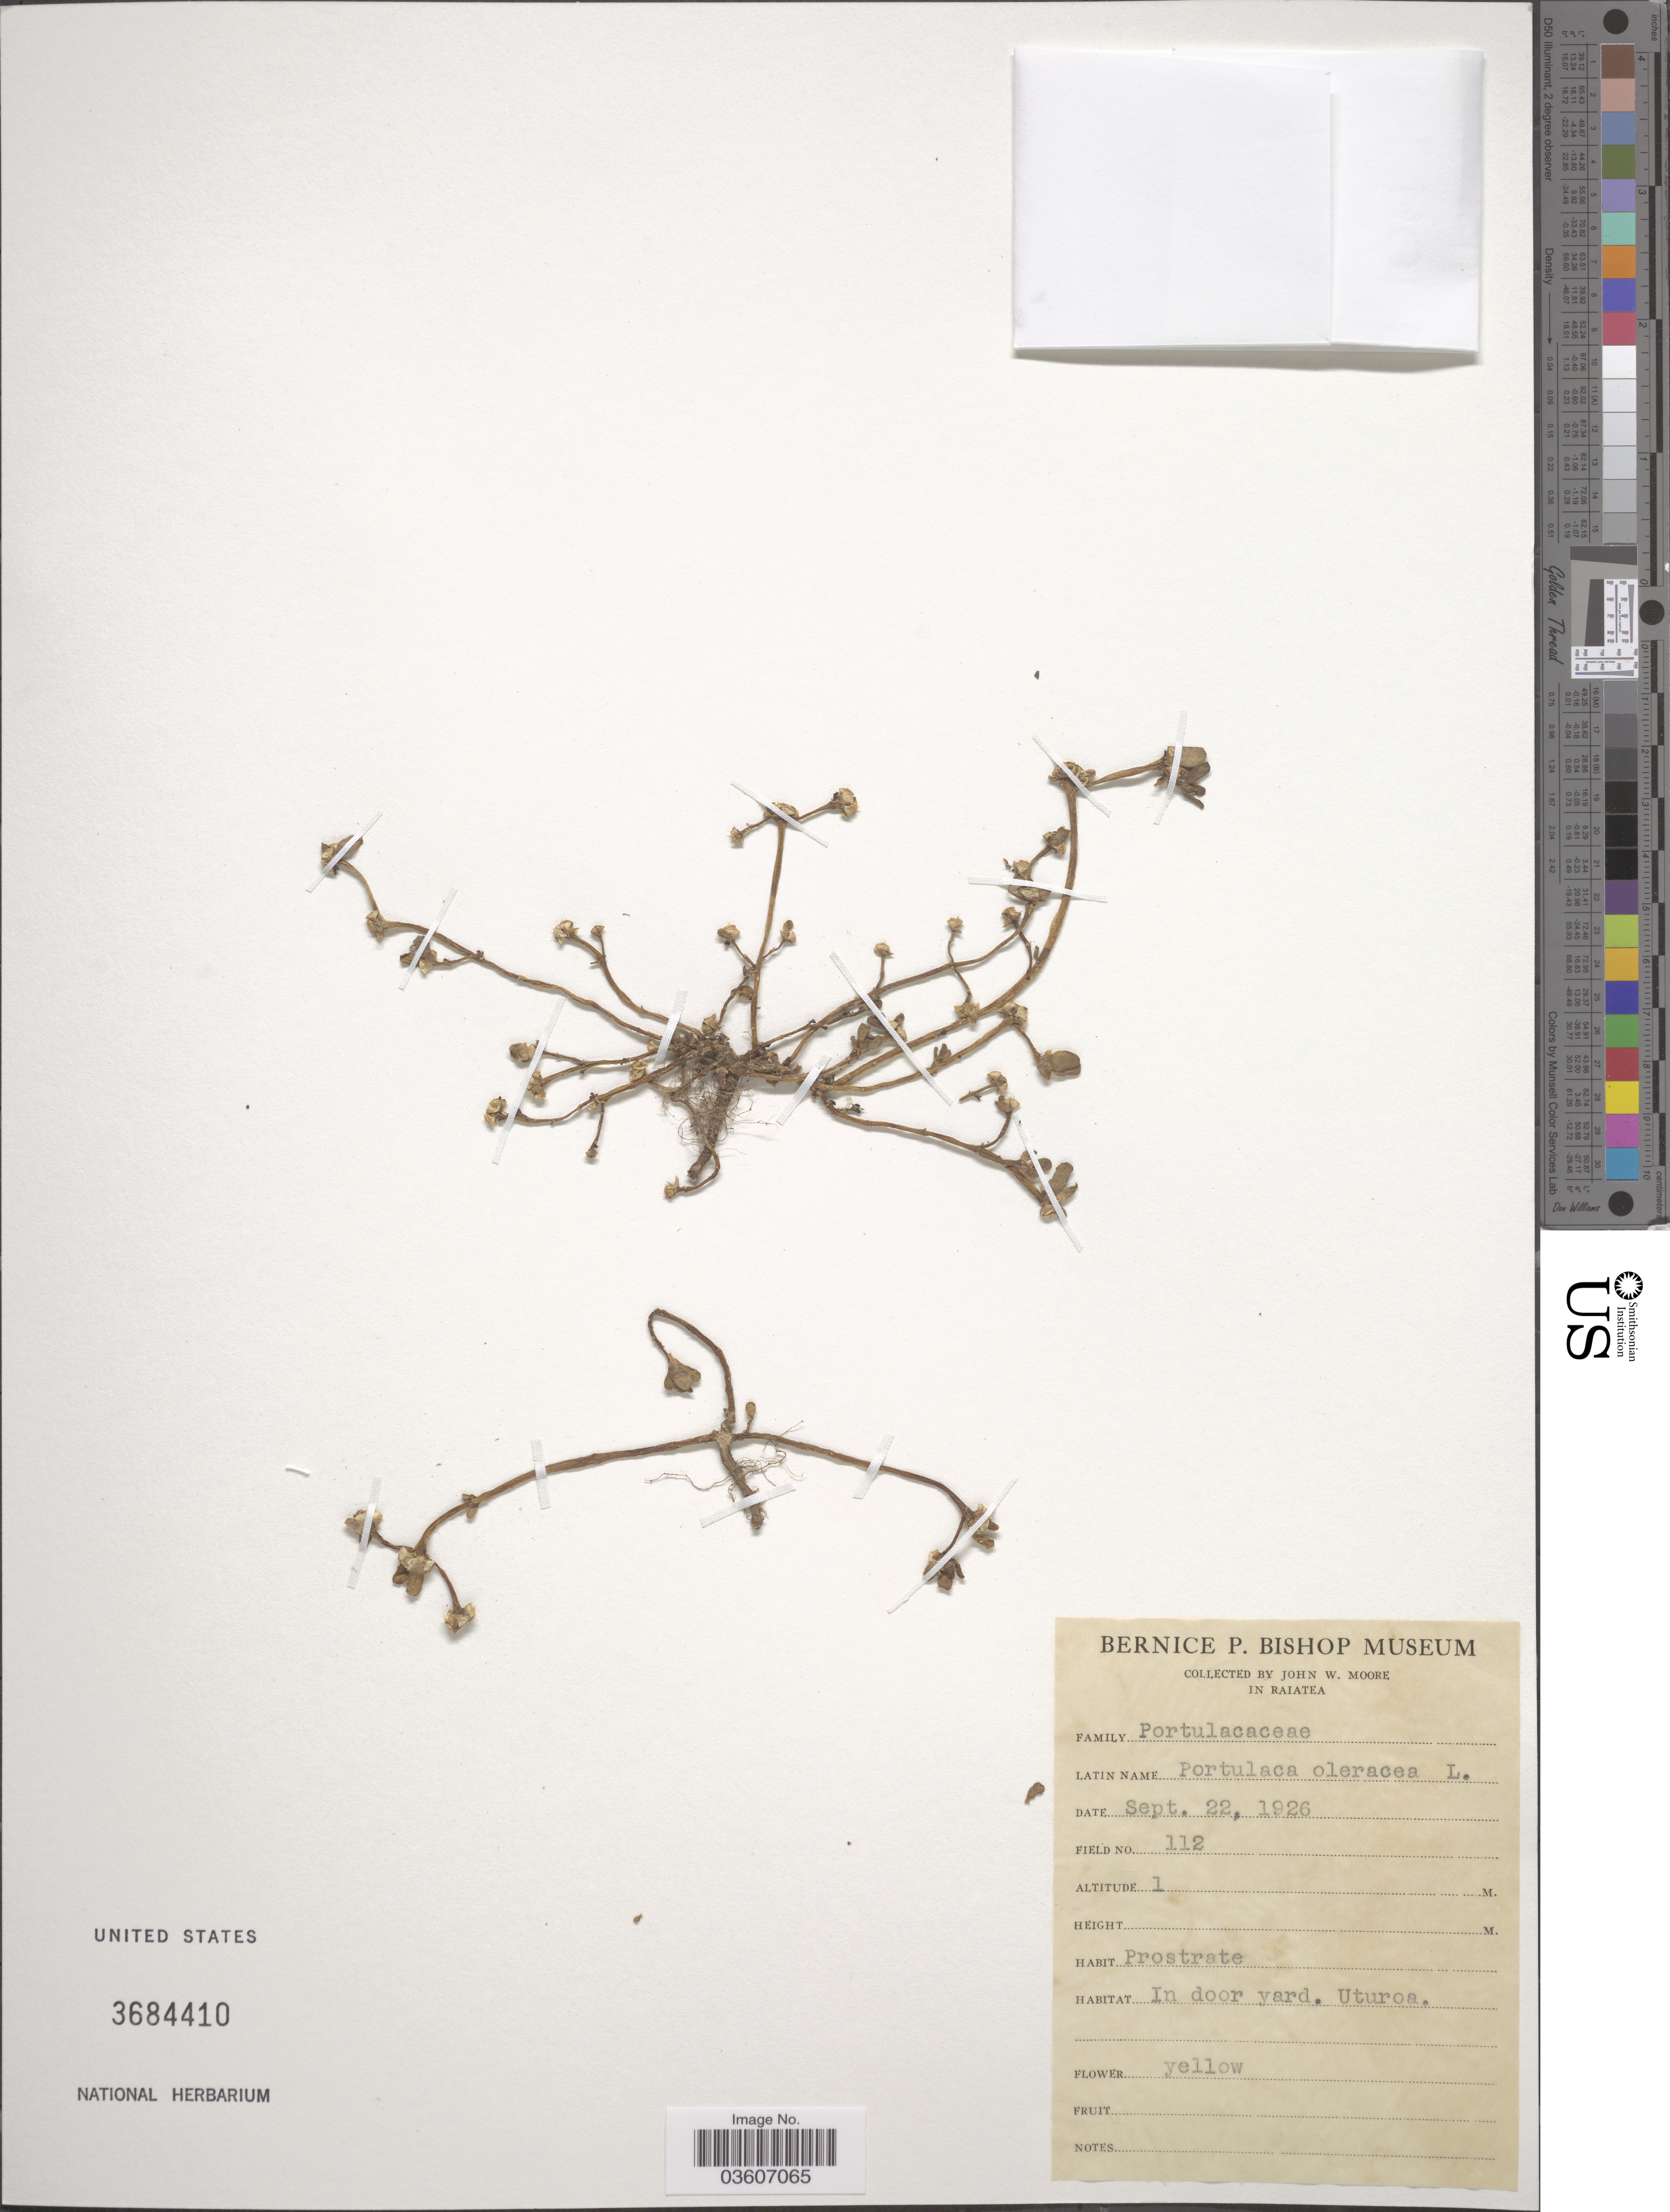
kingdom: Plantae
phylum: Tracheophyta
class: Magnoliopsida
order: Caryophyllales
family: Portulacaceae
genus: Portulaca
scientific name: Portulaca oleracea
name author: L.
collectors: J. Moore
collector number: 112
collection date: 1926-09-22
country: French Polynesia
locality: Raiatea. Uturoa.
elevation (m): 1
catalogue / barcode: US 3684410